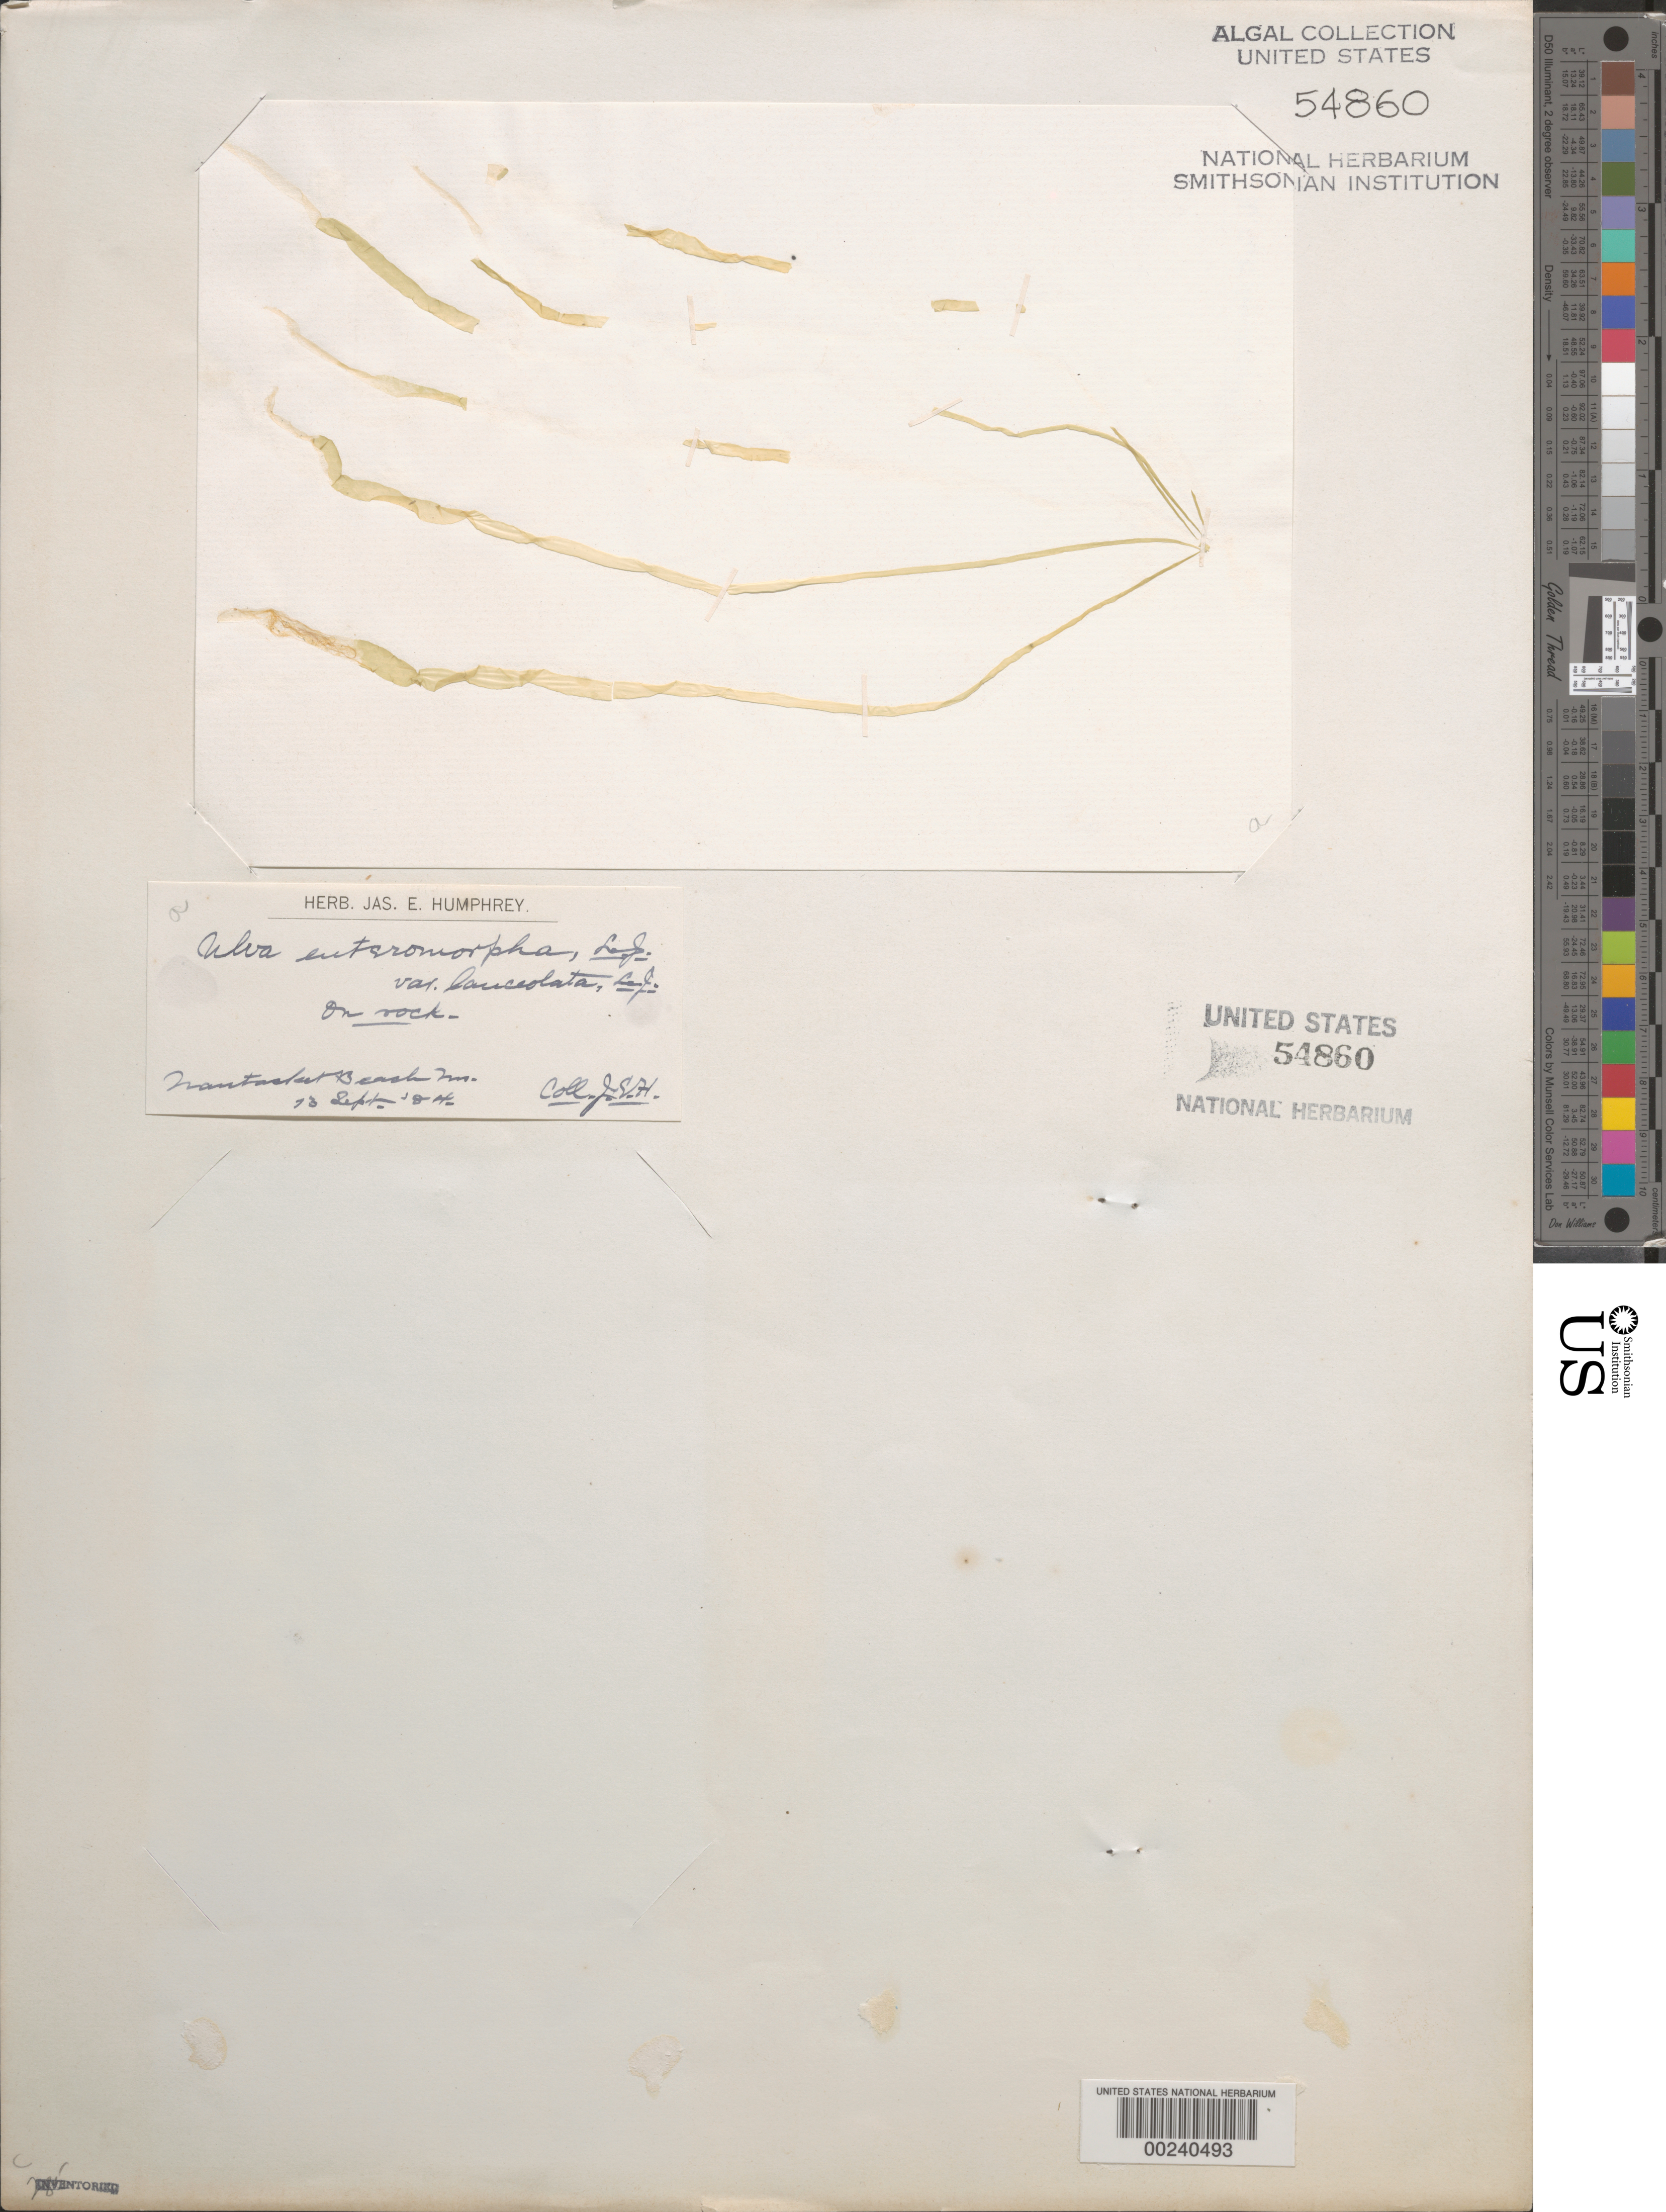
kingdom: Plantae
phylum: Chlorophyta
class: Ulvophyceae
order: Ulvales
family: Ulvaceae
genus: Ulva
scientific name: Ulva enteromorpha var. lanceolata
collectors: J. Humphrey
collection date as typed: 13 Sep 1884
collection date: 1884-09-13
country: United States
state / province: Massachusetts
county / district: Plymouth County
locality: Nantasket Beach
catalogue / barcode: US 54860